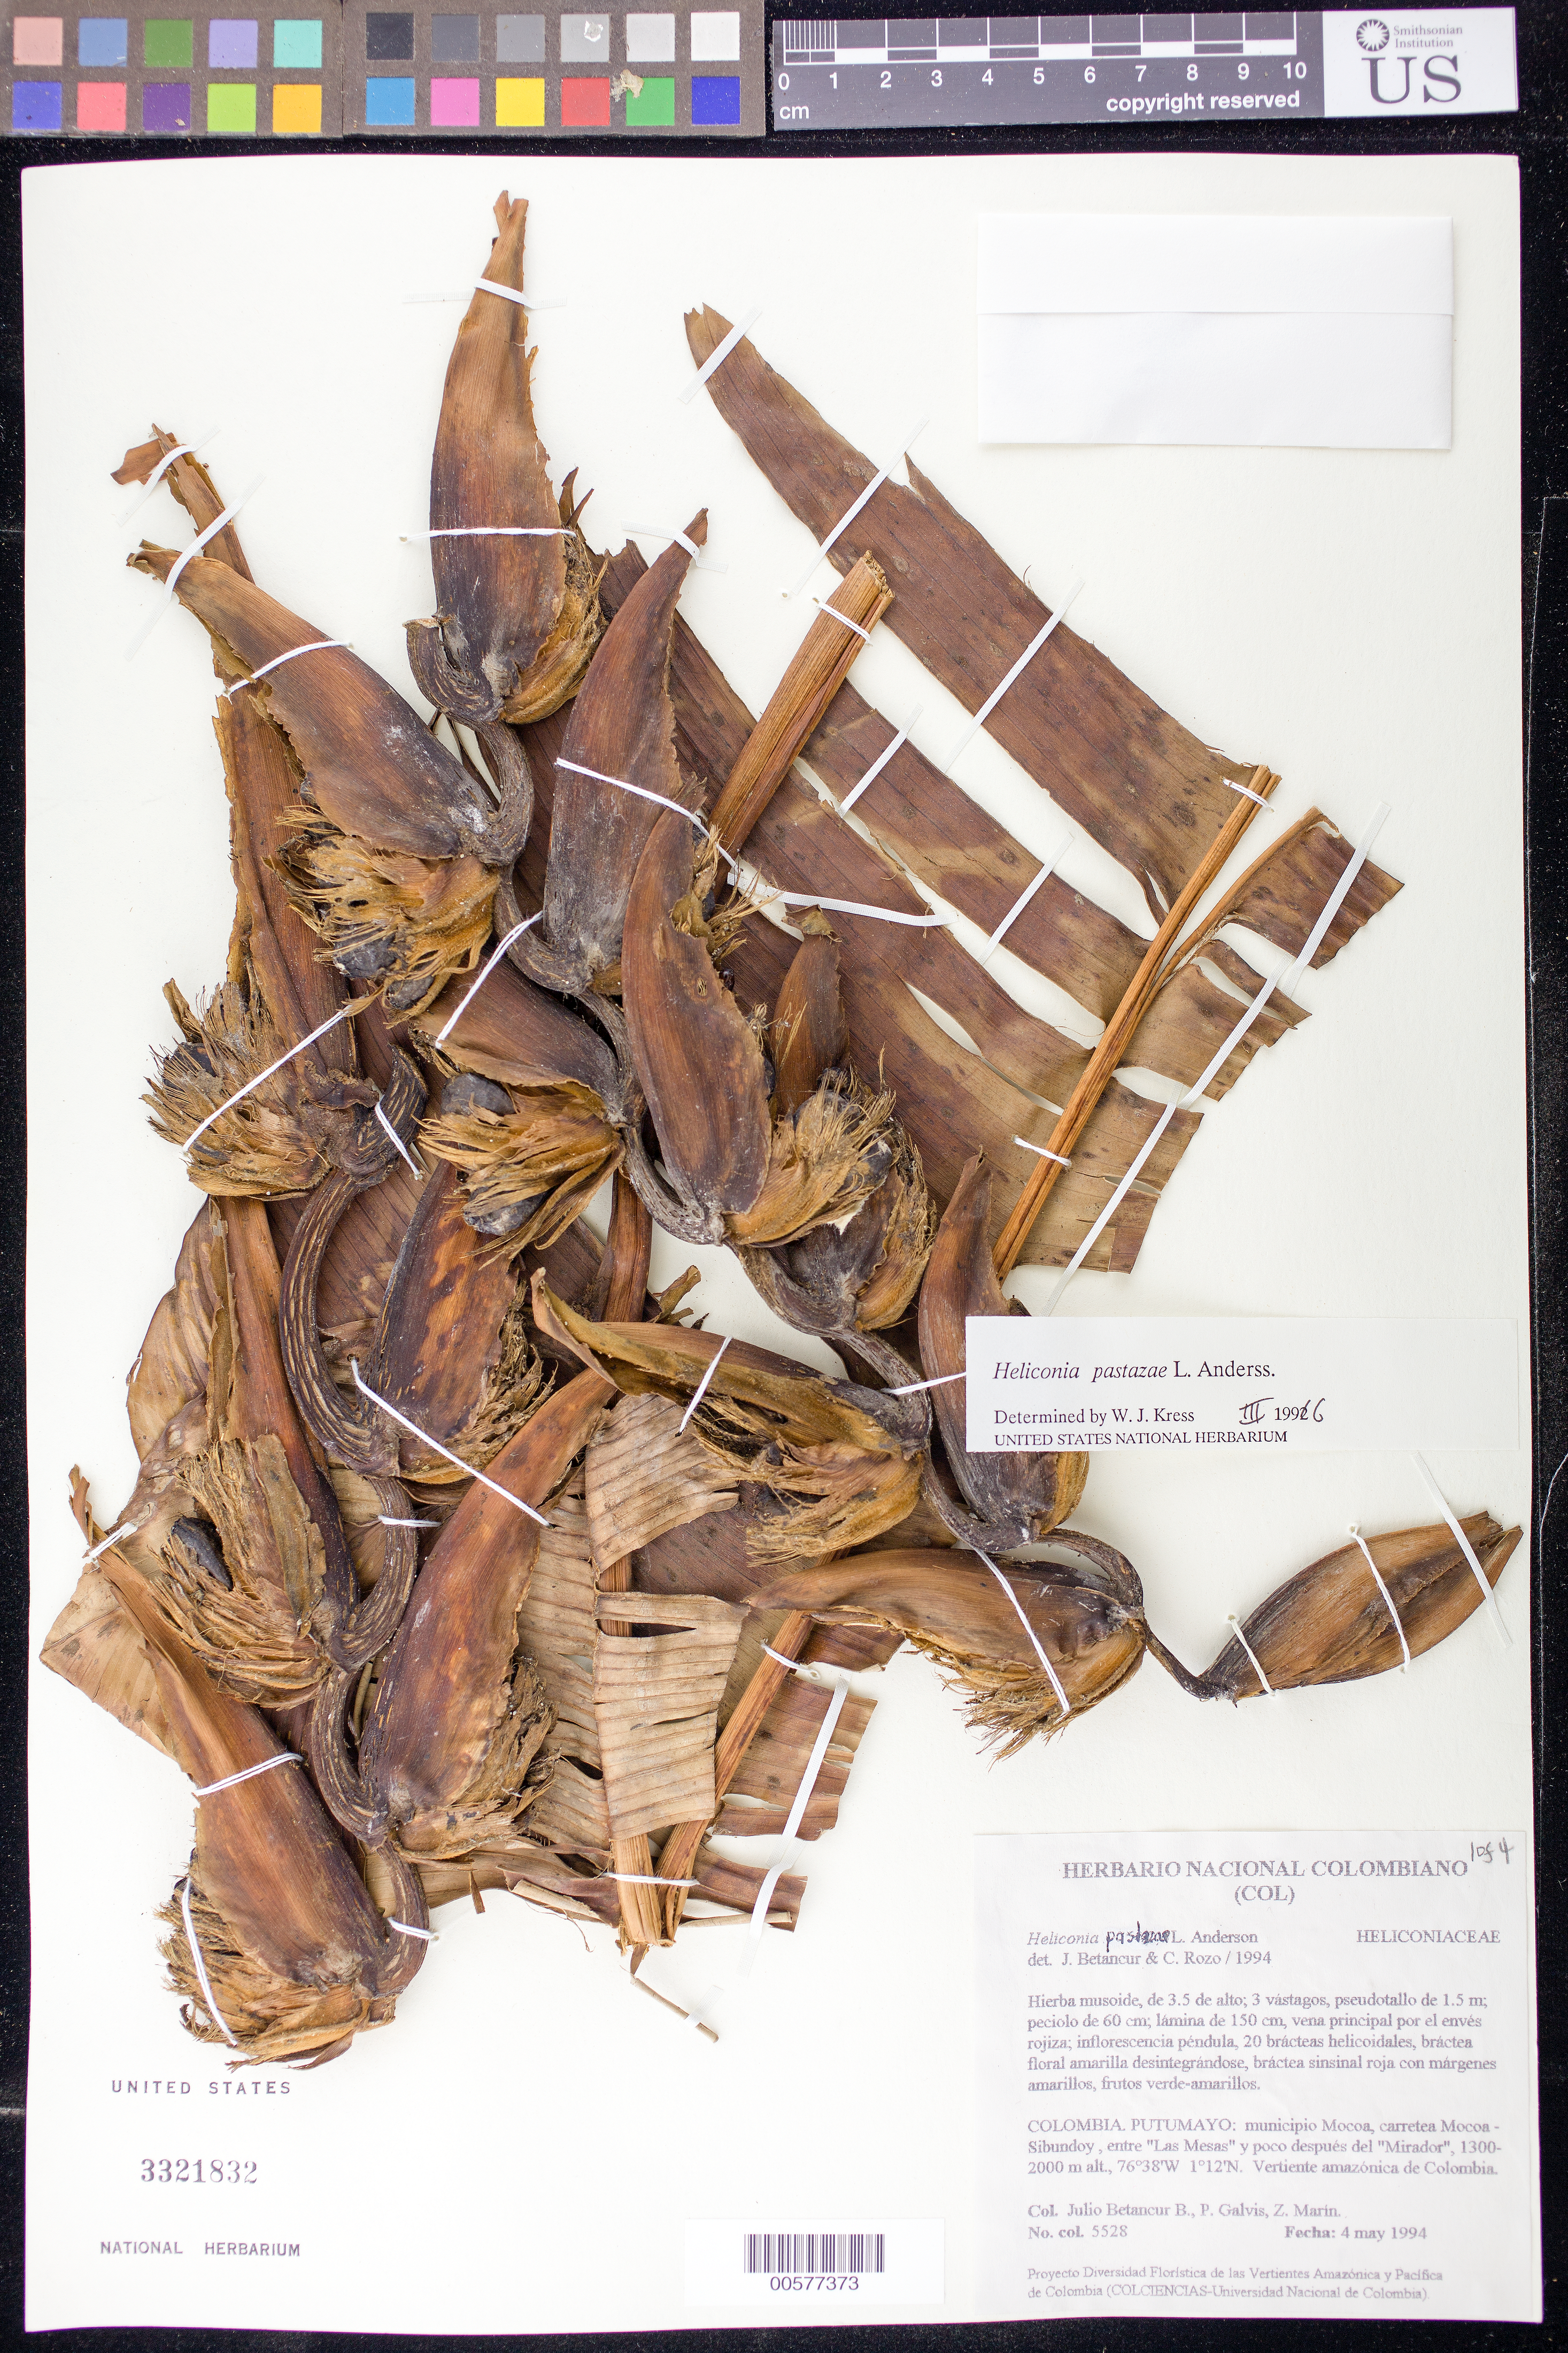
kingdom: Plantae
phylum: Tracheophyta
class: Liliopsida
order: Zingiberales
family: Heliconiaceae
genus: Heliconia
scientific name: Heliconia pastazae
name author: L. Andersson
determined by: Betancur, J. C.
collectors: J. C. Betancur, P. Galvis & Z. Marin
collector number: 5528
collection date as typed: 04 May 1994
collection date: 1994-05-04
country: Colombia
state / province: Putumayo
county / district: Mocoa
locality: Mocoa-Sibundou highway, between "Las Mesas" and "Mirador".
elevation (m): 1300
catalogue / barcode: US 3321832